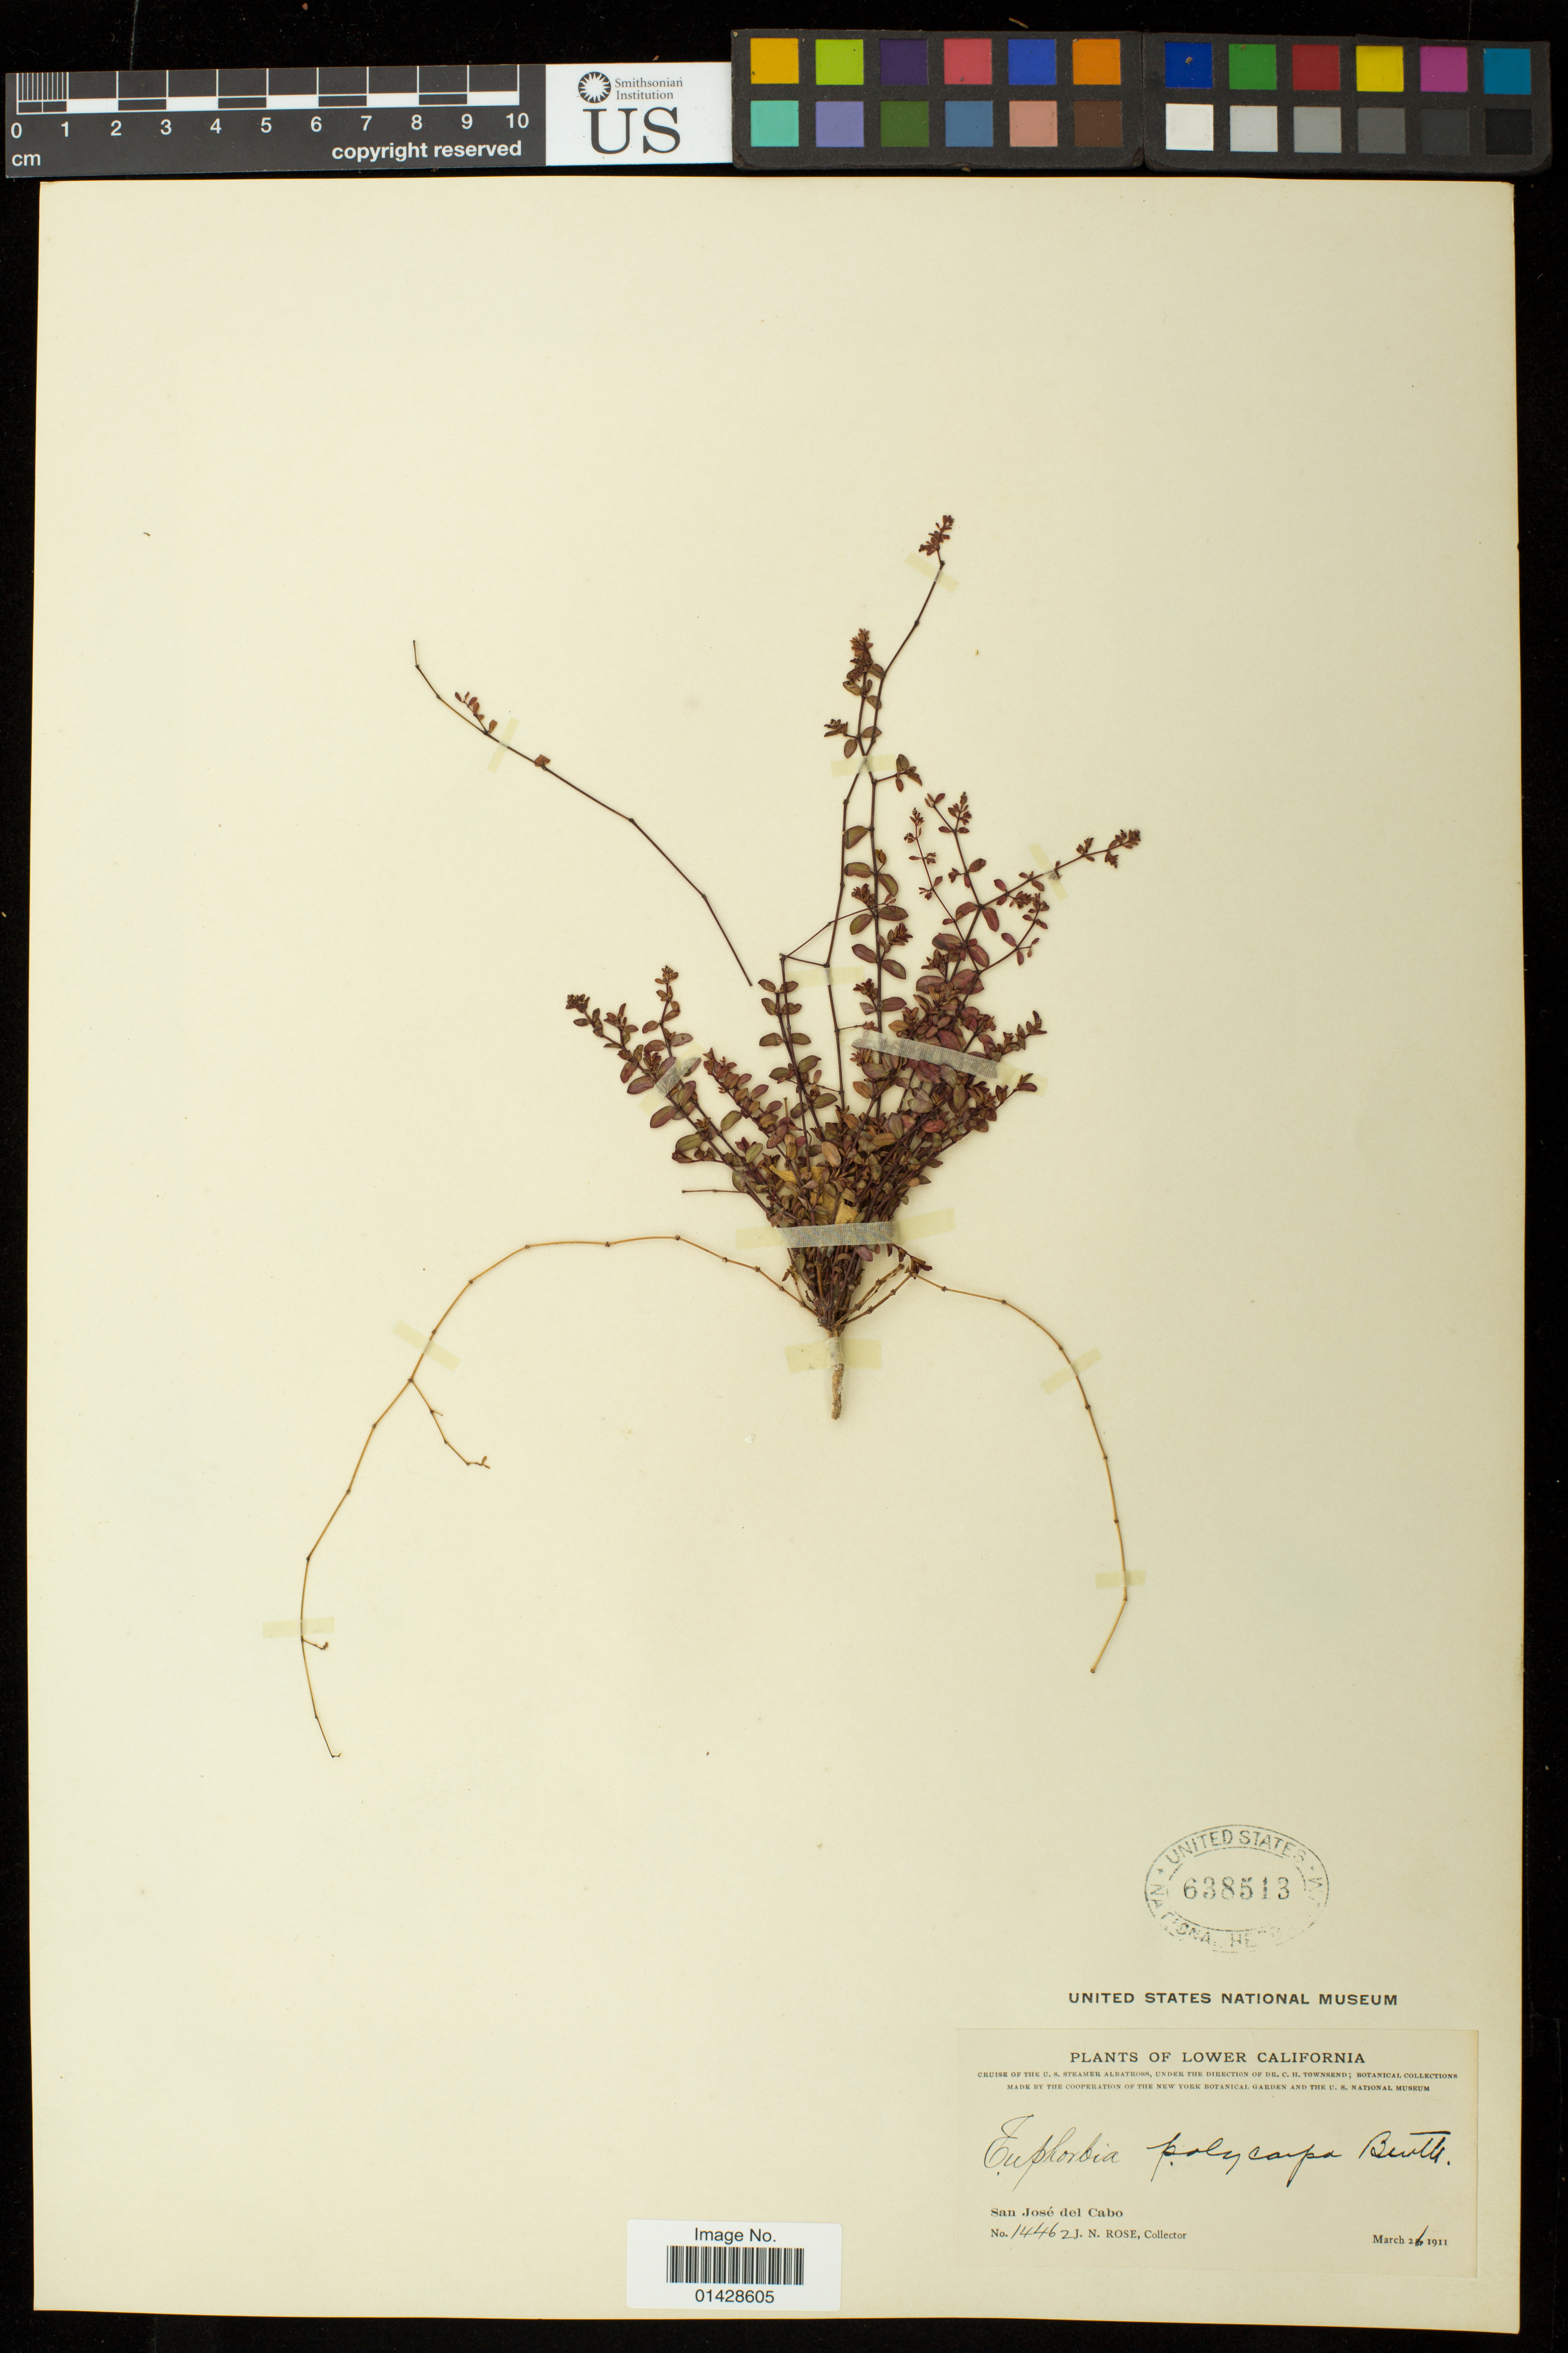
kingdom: Plantae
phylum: Tracheophyta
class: Magnoliopsida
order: Malpighiales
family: Euphorbiaceae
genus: Euphorbia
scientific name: Euphorbia polycarpa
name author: Benth.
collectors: J. N. Rose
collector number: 14462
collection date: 1911-03-26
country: Mexico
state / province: Baja California Sur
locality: San Jose del Cabo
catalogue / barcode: US 638513